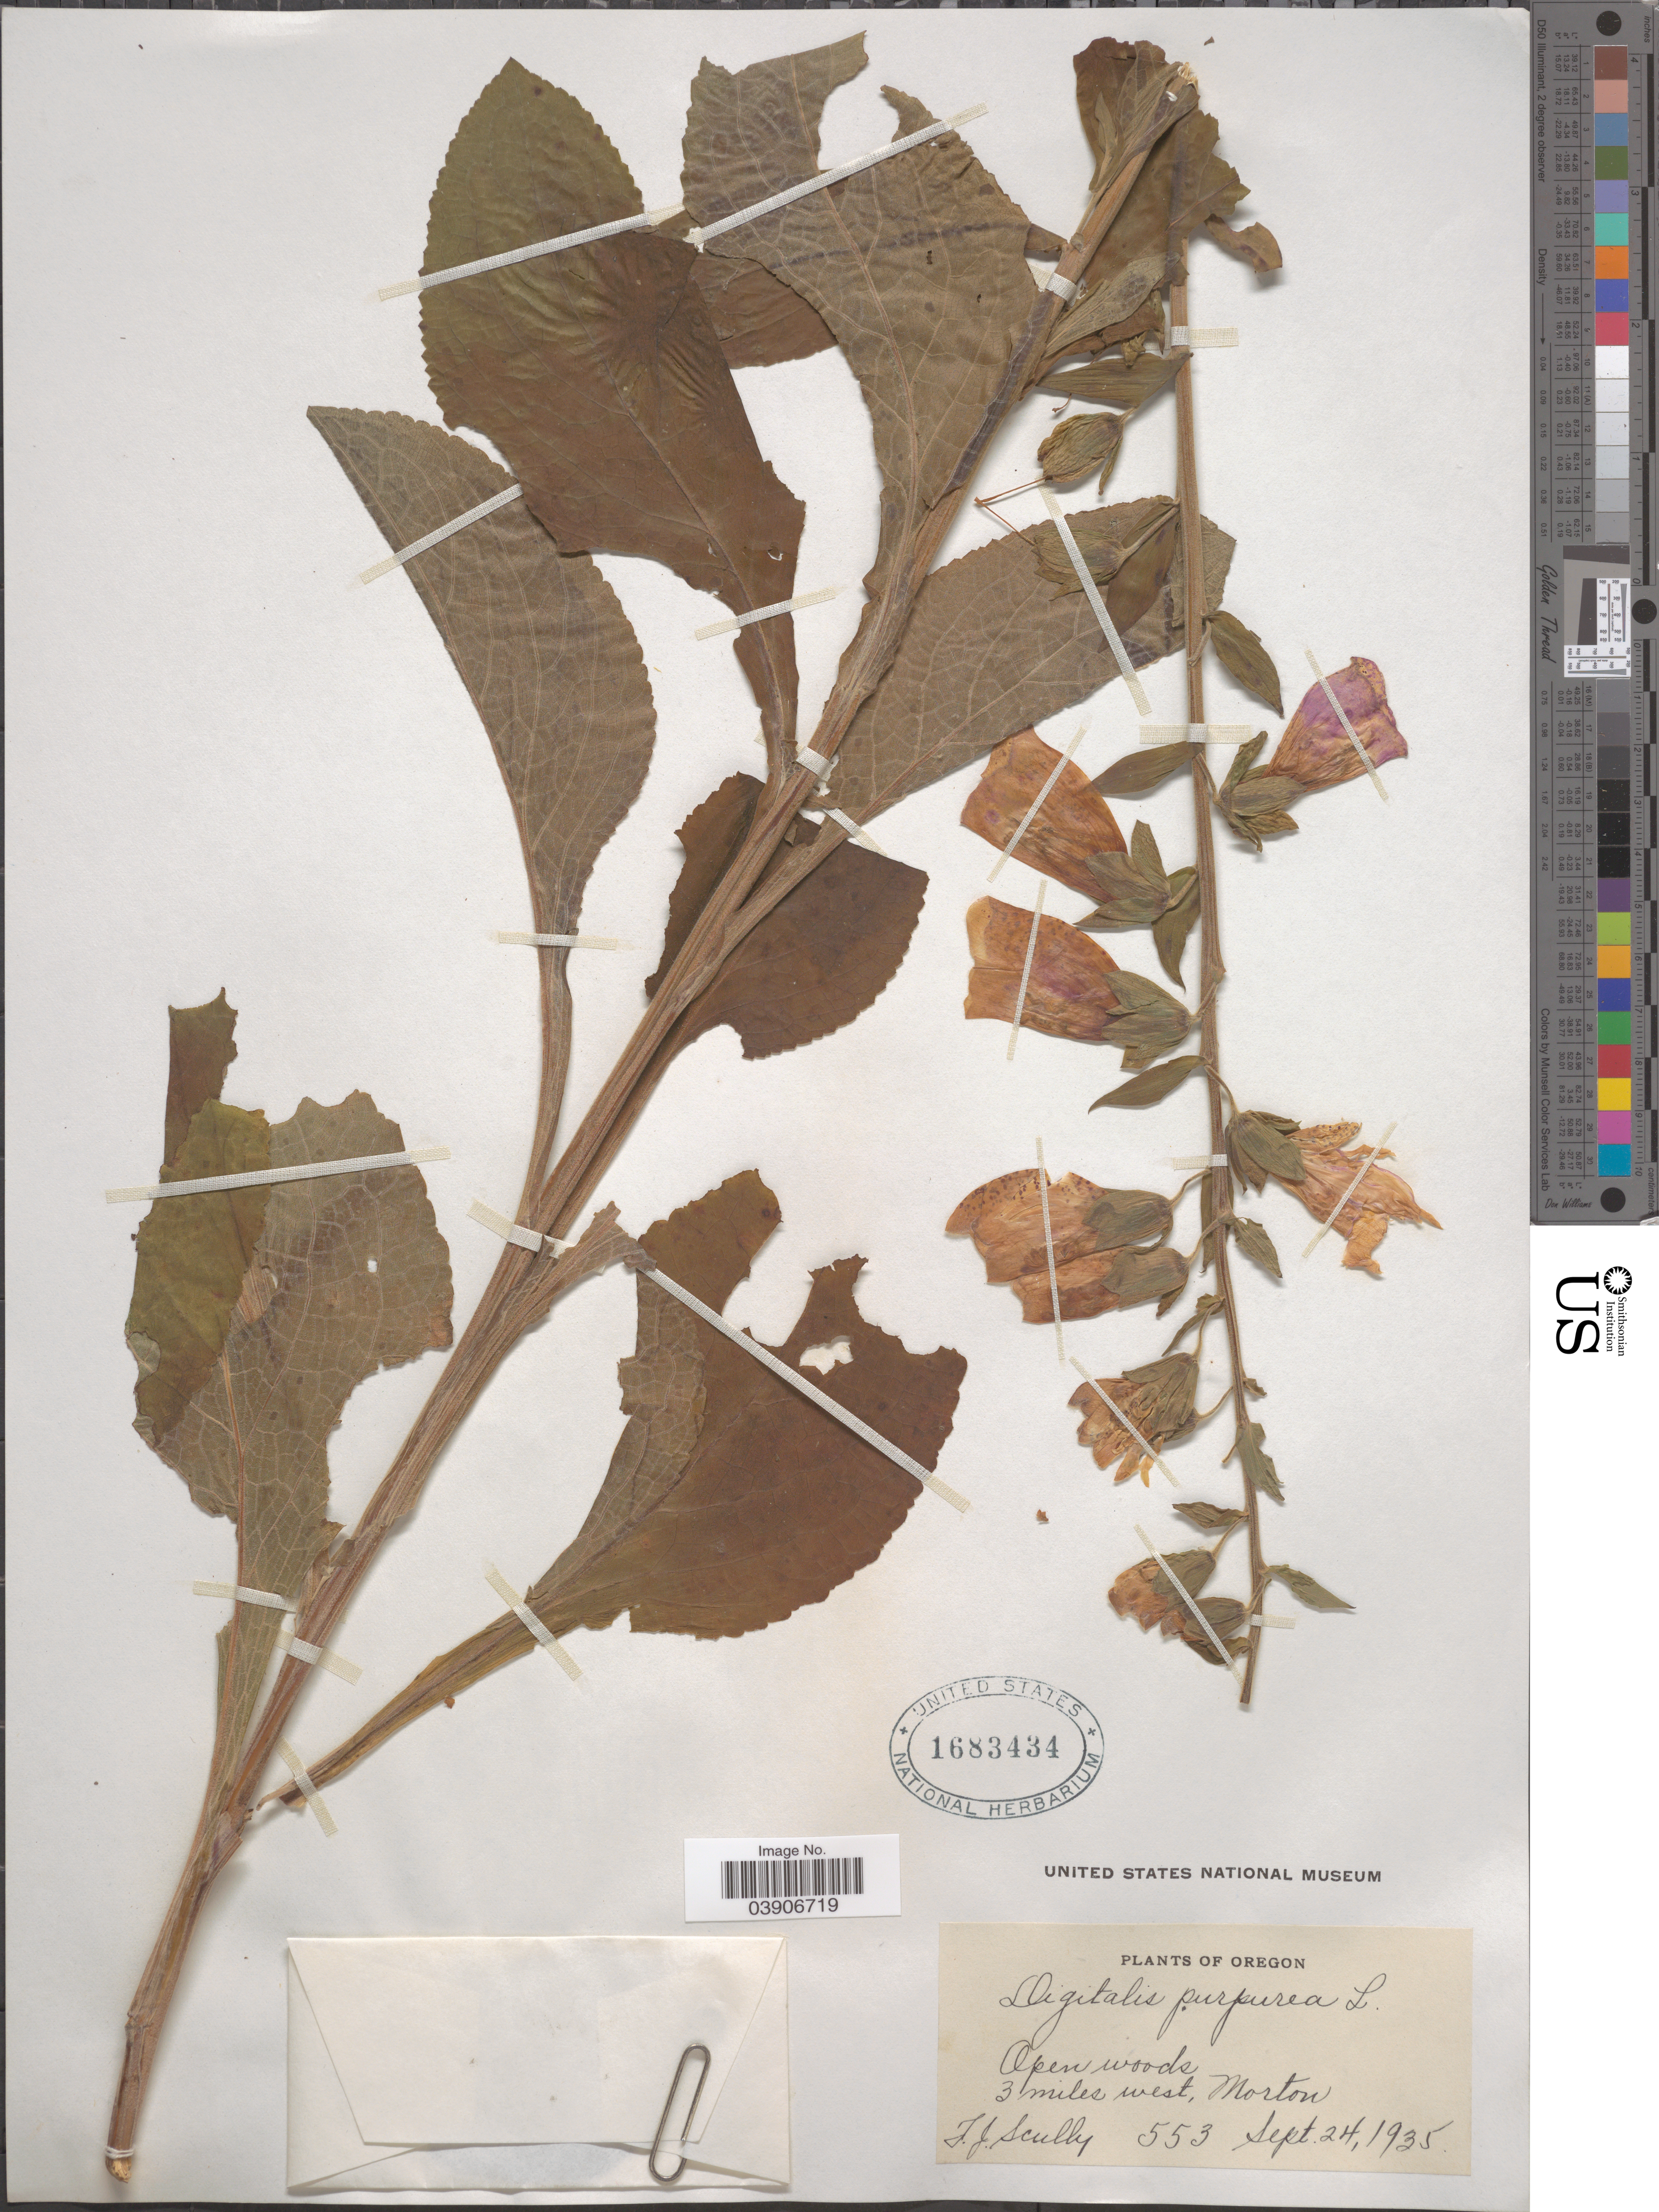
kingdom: Plantae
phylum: Tracheophyta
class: Magnoliopsida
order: Lamiales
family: Plantaginaceae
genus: Digitalis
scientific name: Digitalis purpurea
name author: L.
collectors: F. Scully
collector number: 553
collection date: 1935-09-24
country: United States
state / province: Oregon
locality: Open woods 3 miles west, Morton.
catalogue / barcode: US 1683434